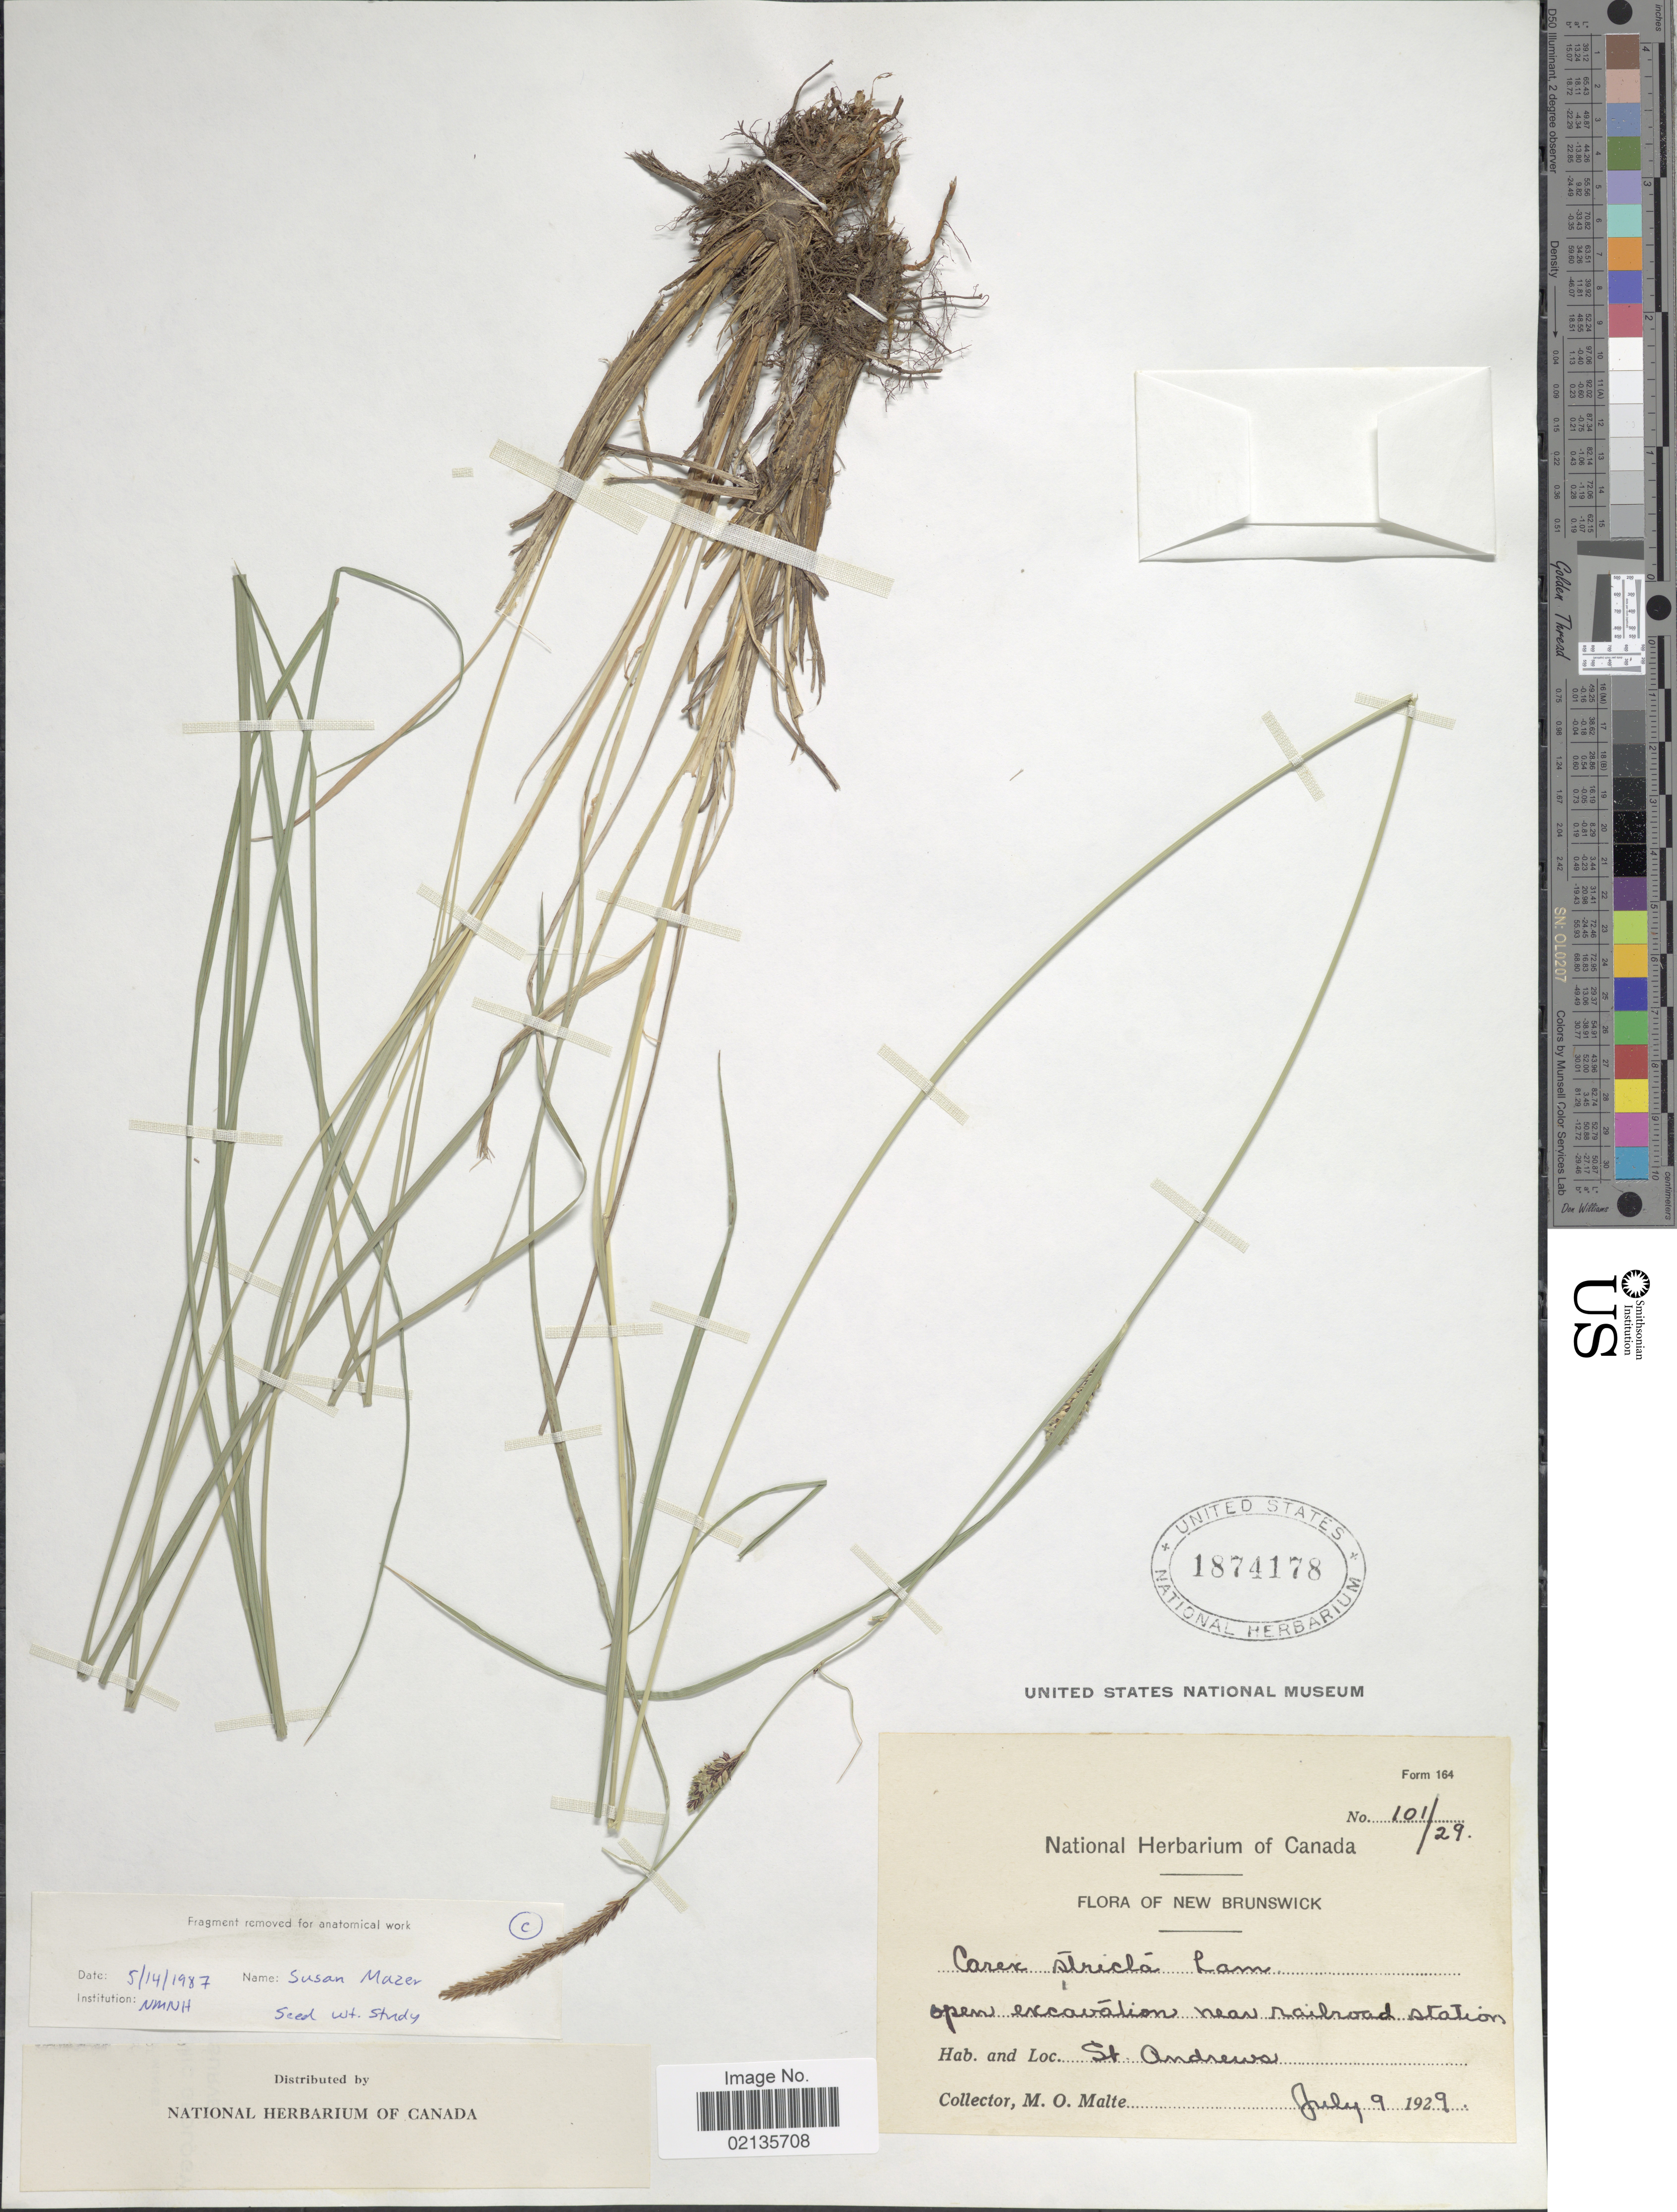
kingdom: Plantae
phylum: Tracheophyta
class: Liliopsida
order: Poales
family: Cyperaceae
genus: Carex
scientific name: Carex stricta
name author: Lam.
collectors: M. O. Malte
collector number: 101/29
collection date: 1929-07-09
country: Canada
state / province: New Brunswick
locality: Near railroad station, St. Andrews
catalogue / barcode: US 1874178